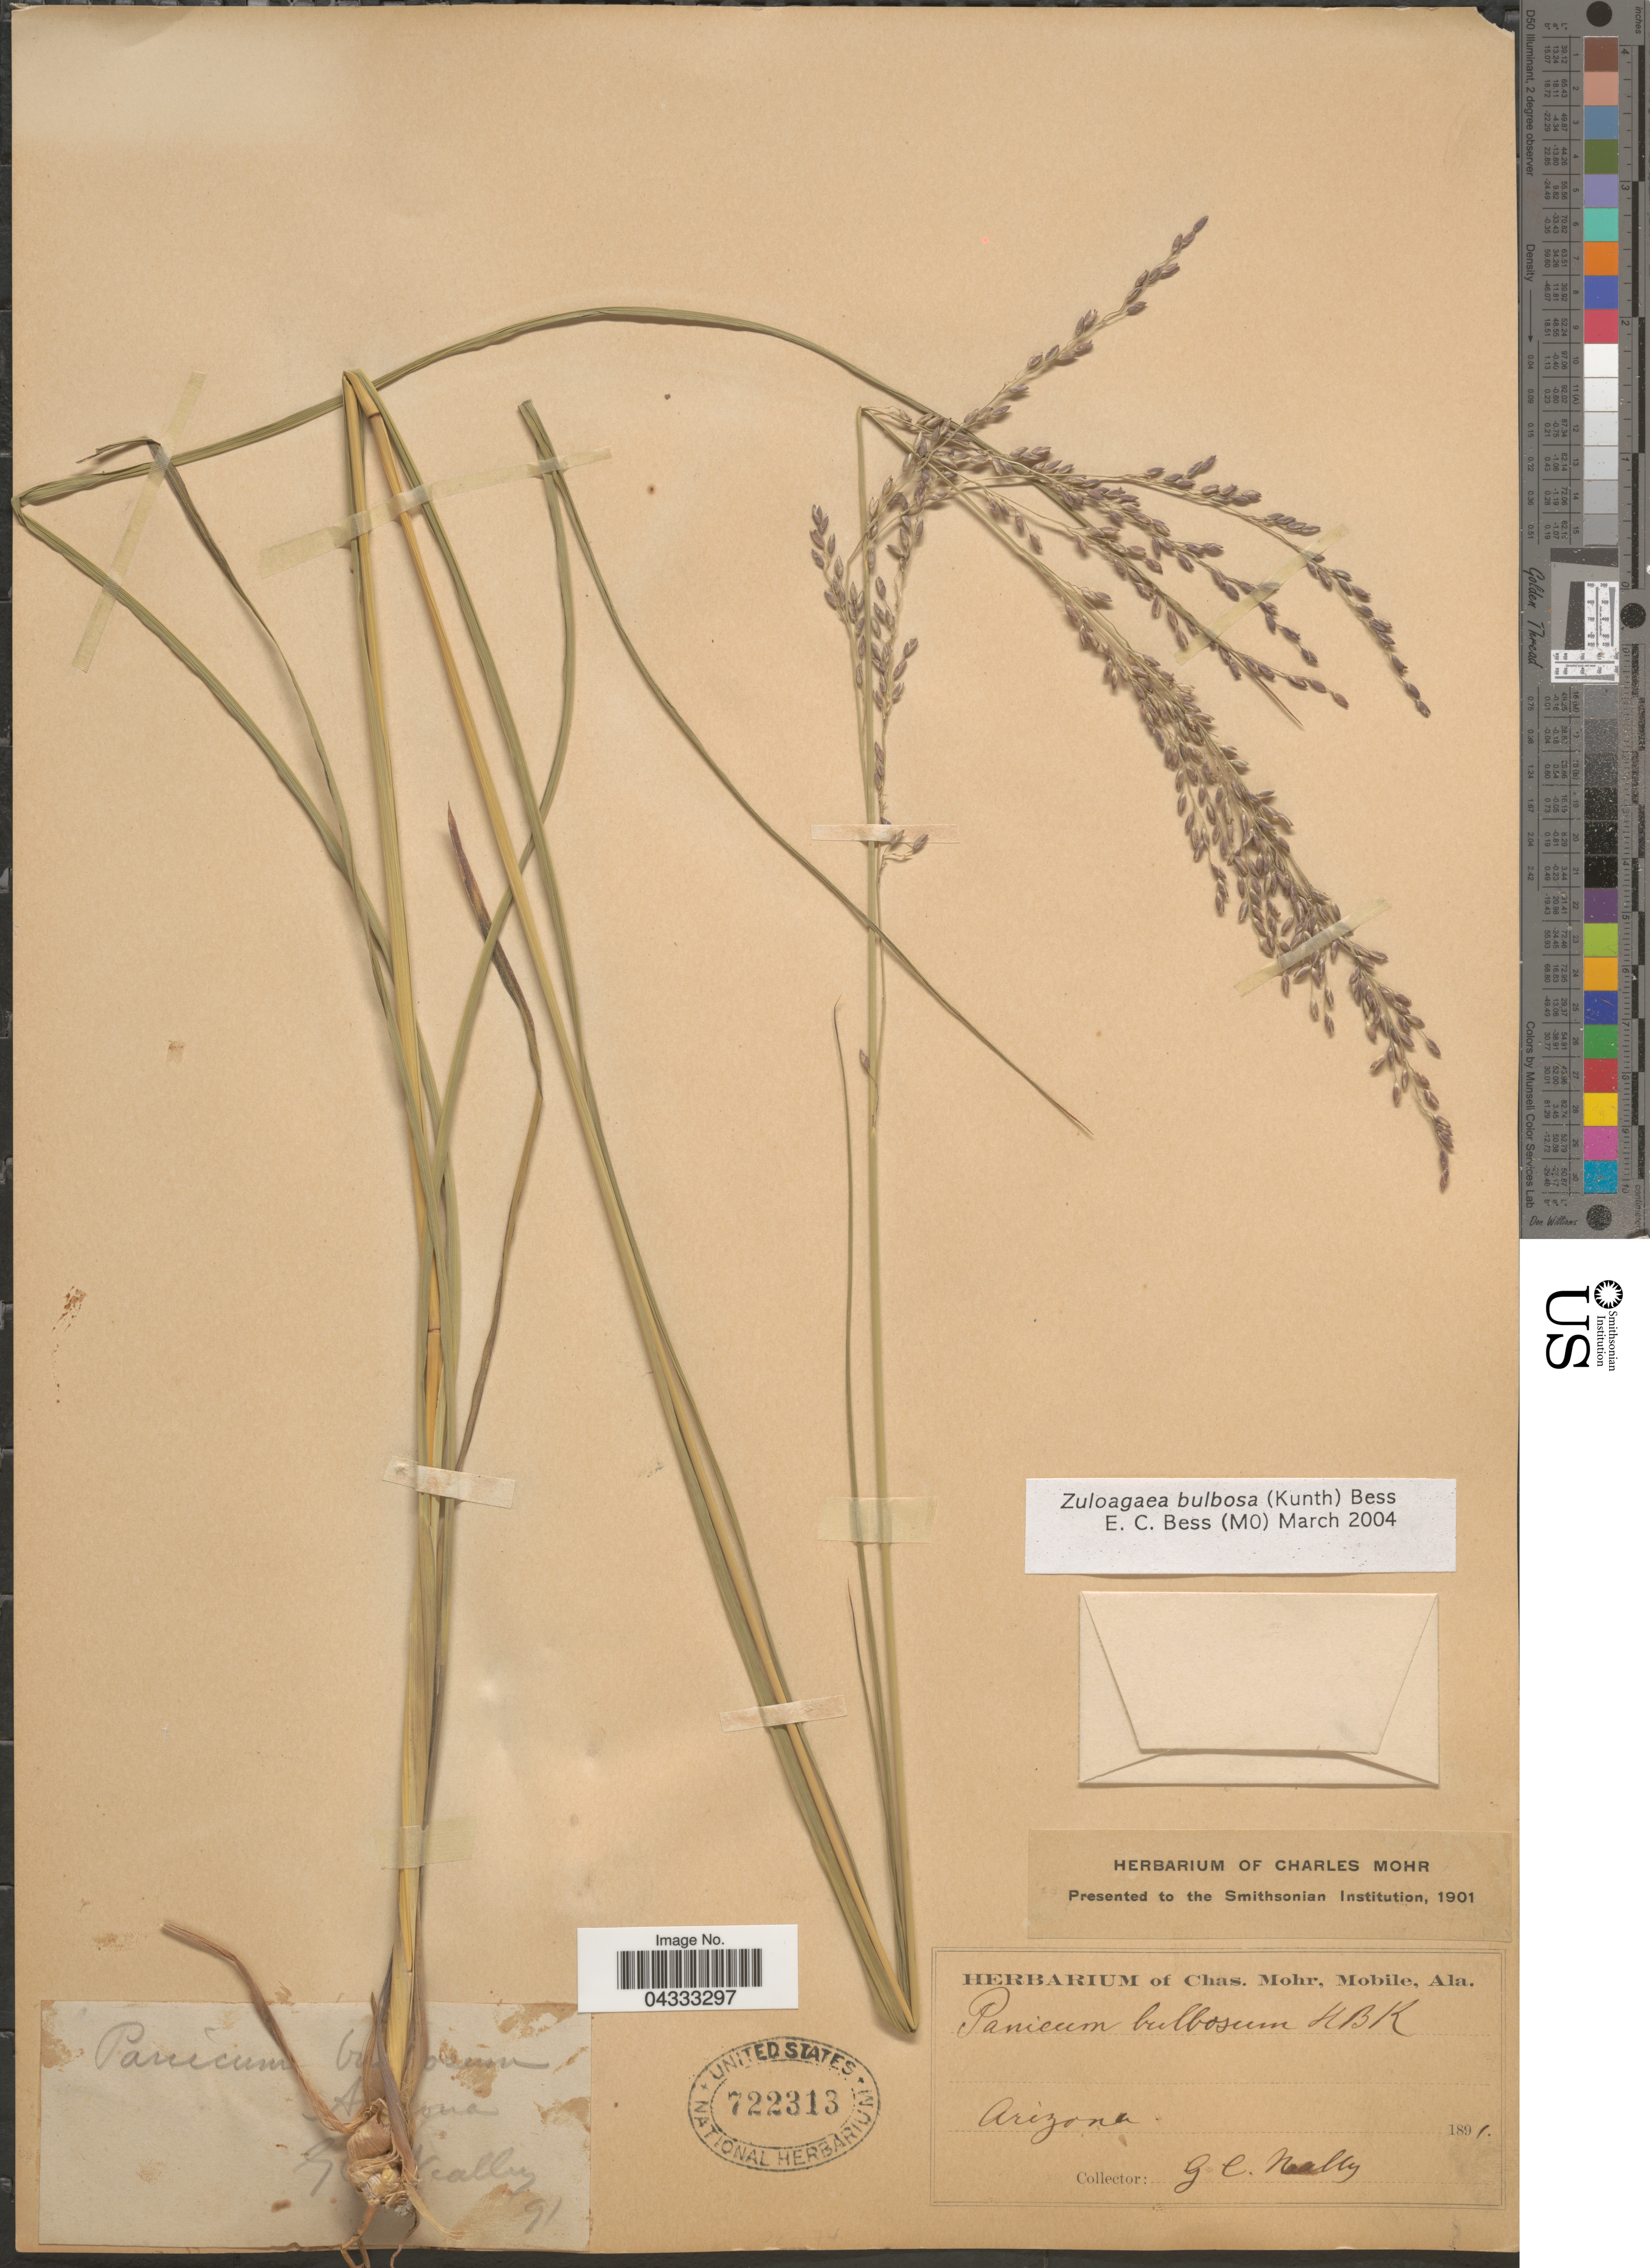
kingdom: Plantae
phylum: Tracheophyta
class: Liliopsida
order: Poales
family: Poaceae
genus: Zuloagaea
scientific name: Zuloagaea bulbosa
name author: (Kunth) E. Bess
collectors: G. Neally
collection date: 1891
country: United States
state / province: Arizona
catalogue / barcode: US 722313